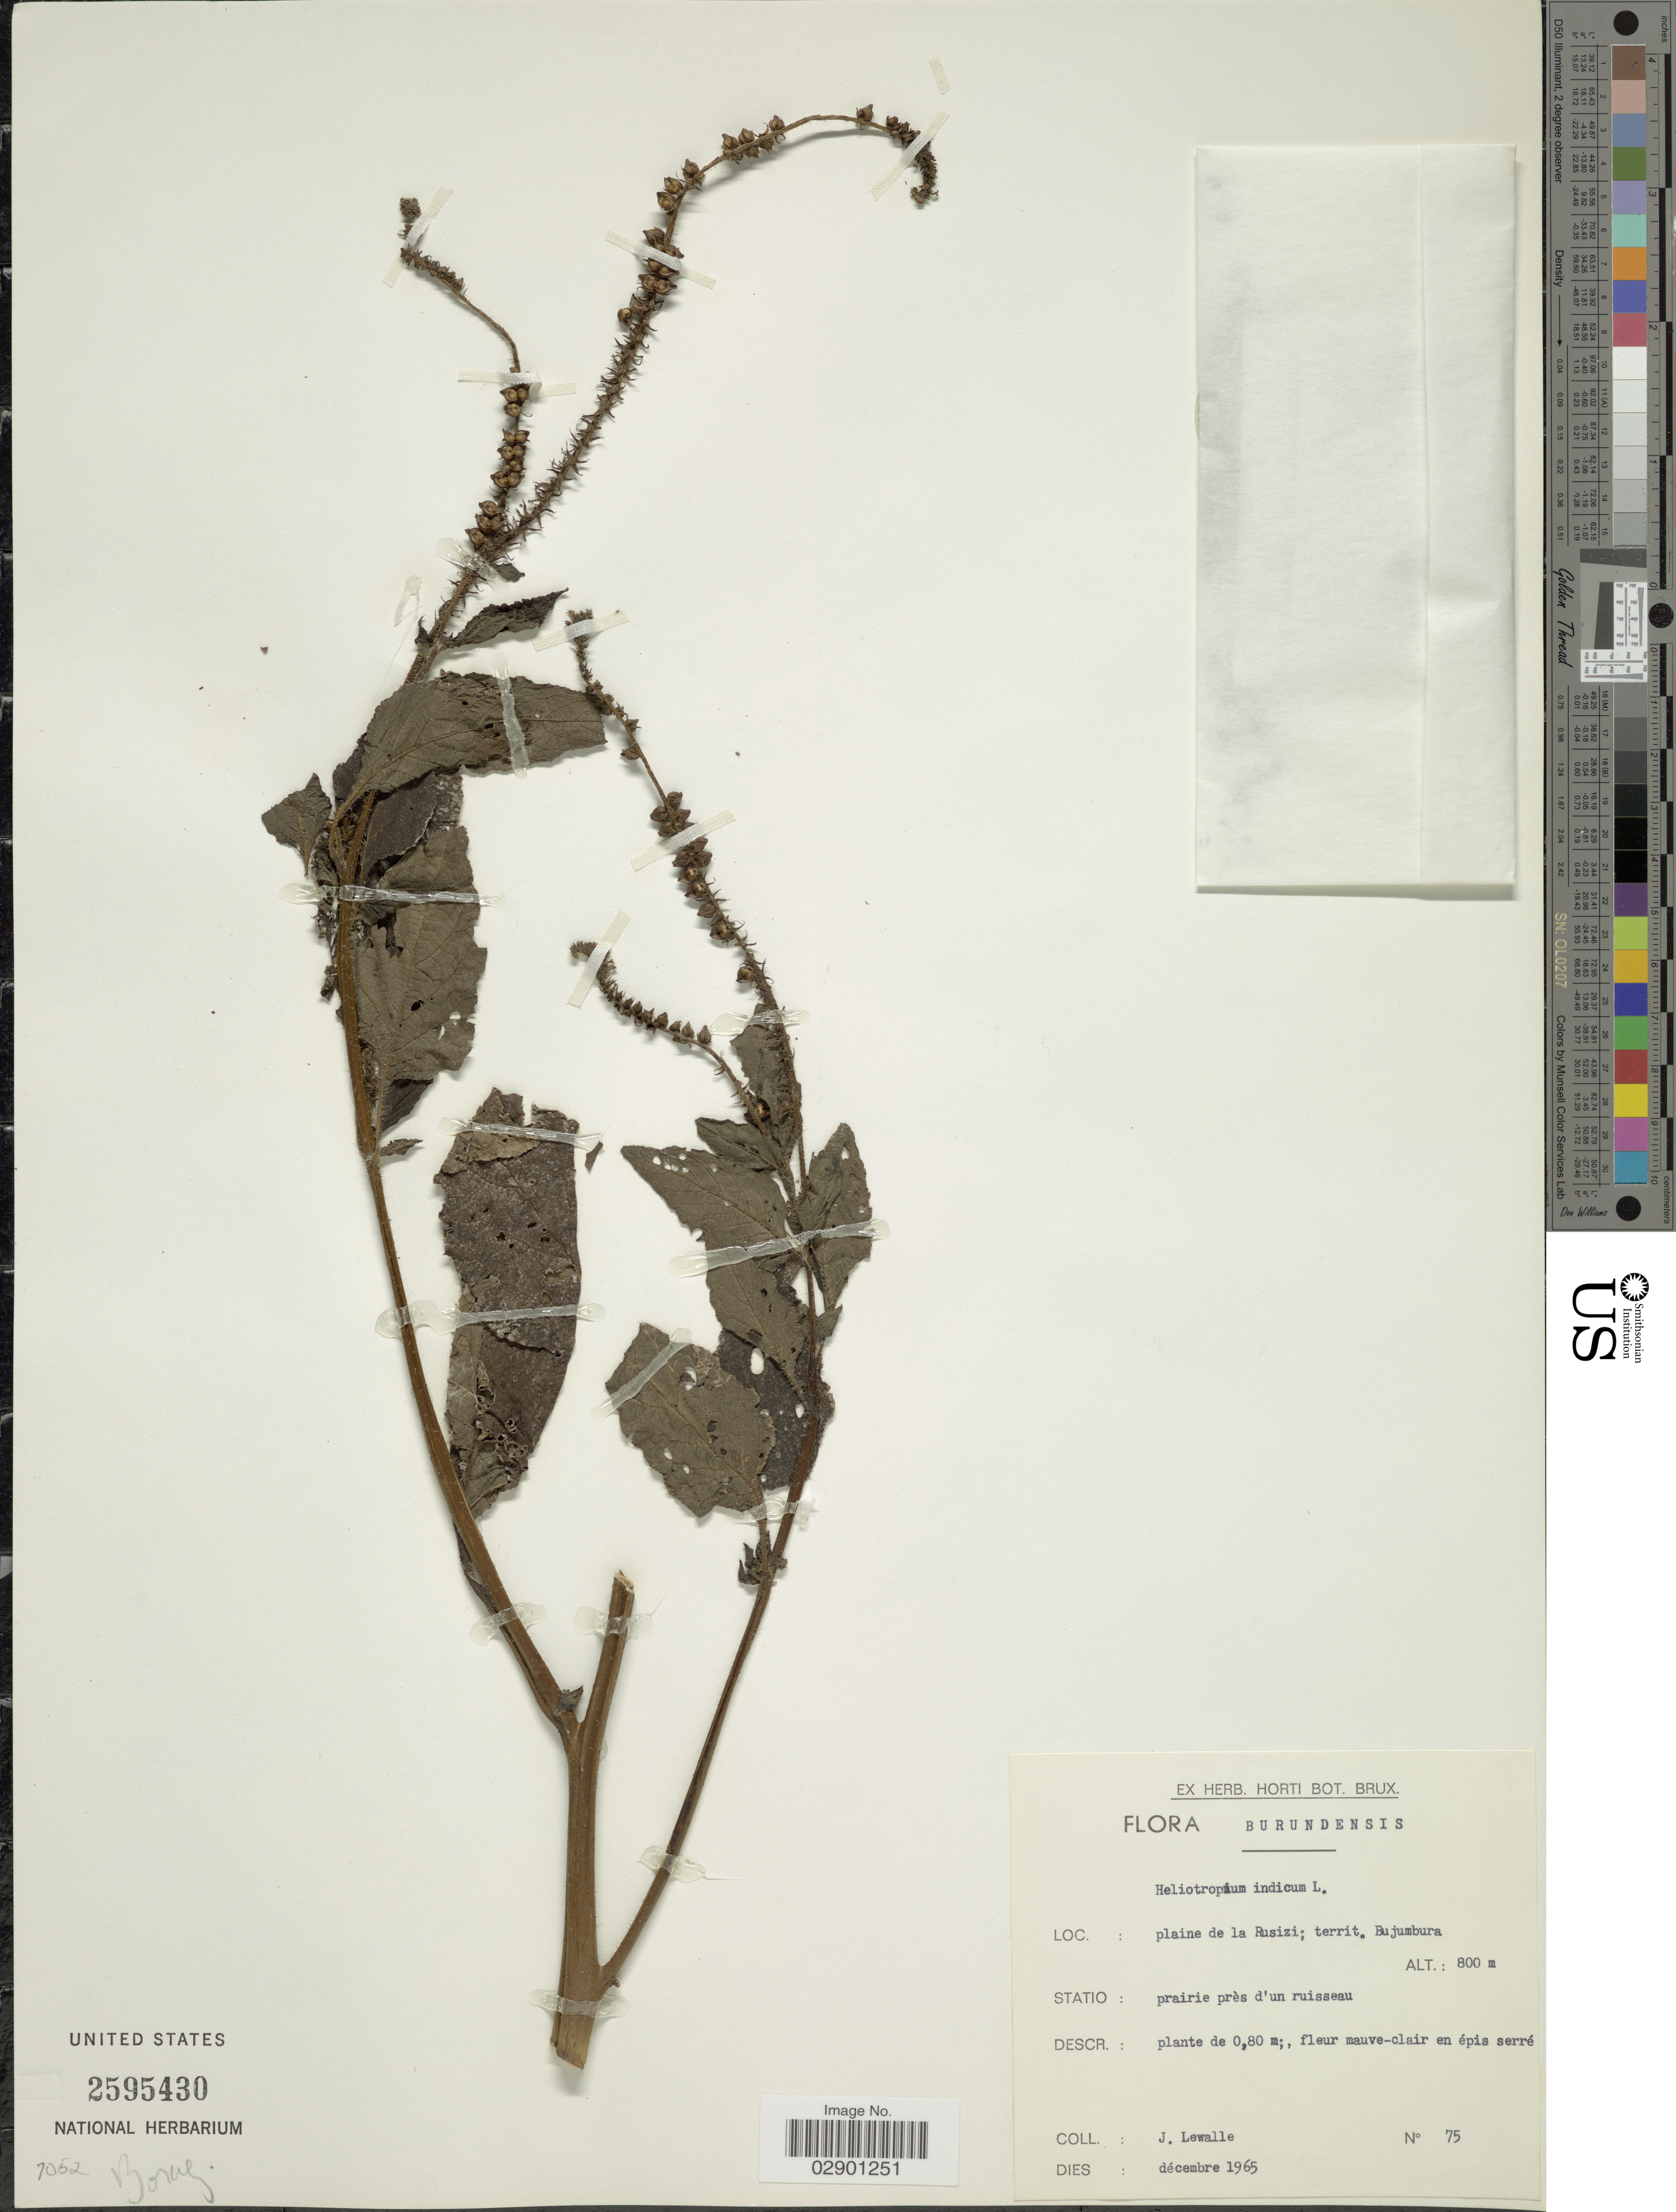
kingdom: Plantae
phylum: Tracheophyta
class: Magnoliopsida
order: Boraginales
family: Heliotropiaceae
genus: Heliotropium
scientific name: Heliotropium indicum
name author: L.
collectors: J. Lewalle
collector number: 75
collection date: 1965-12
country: Burundi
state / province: Bujumura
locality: Plaine de la Rusizi; territ. Bujumbura.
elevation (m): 800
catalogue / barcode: US 2595430